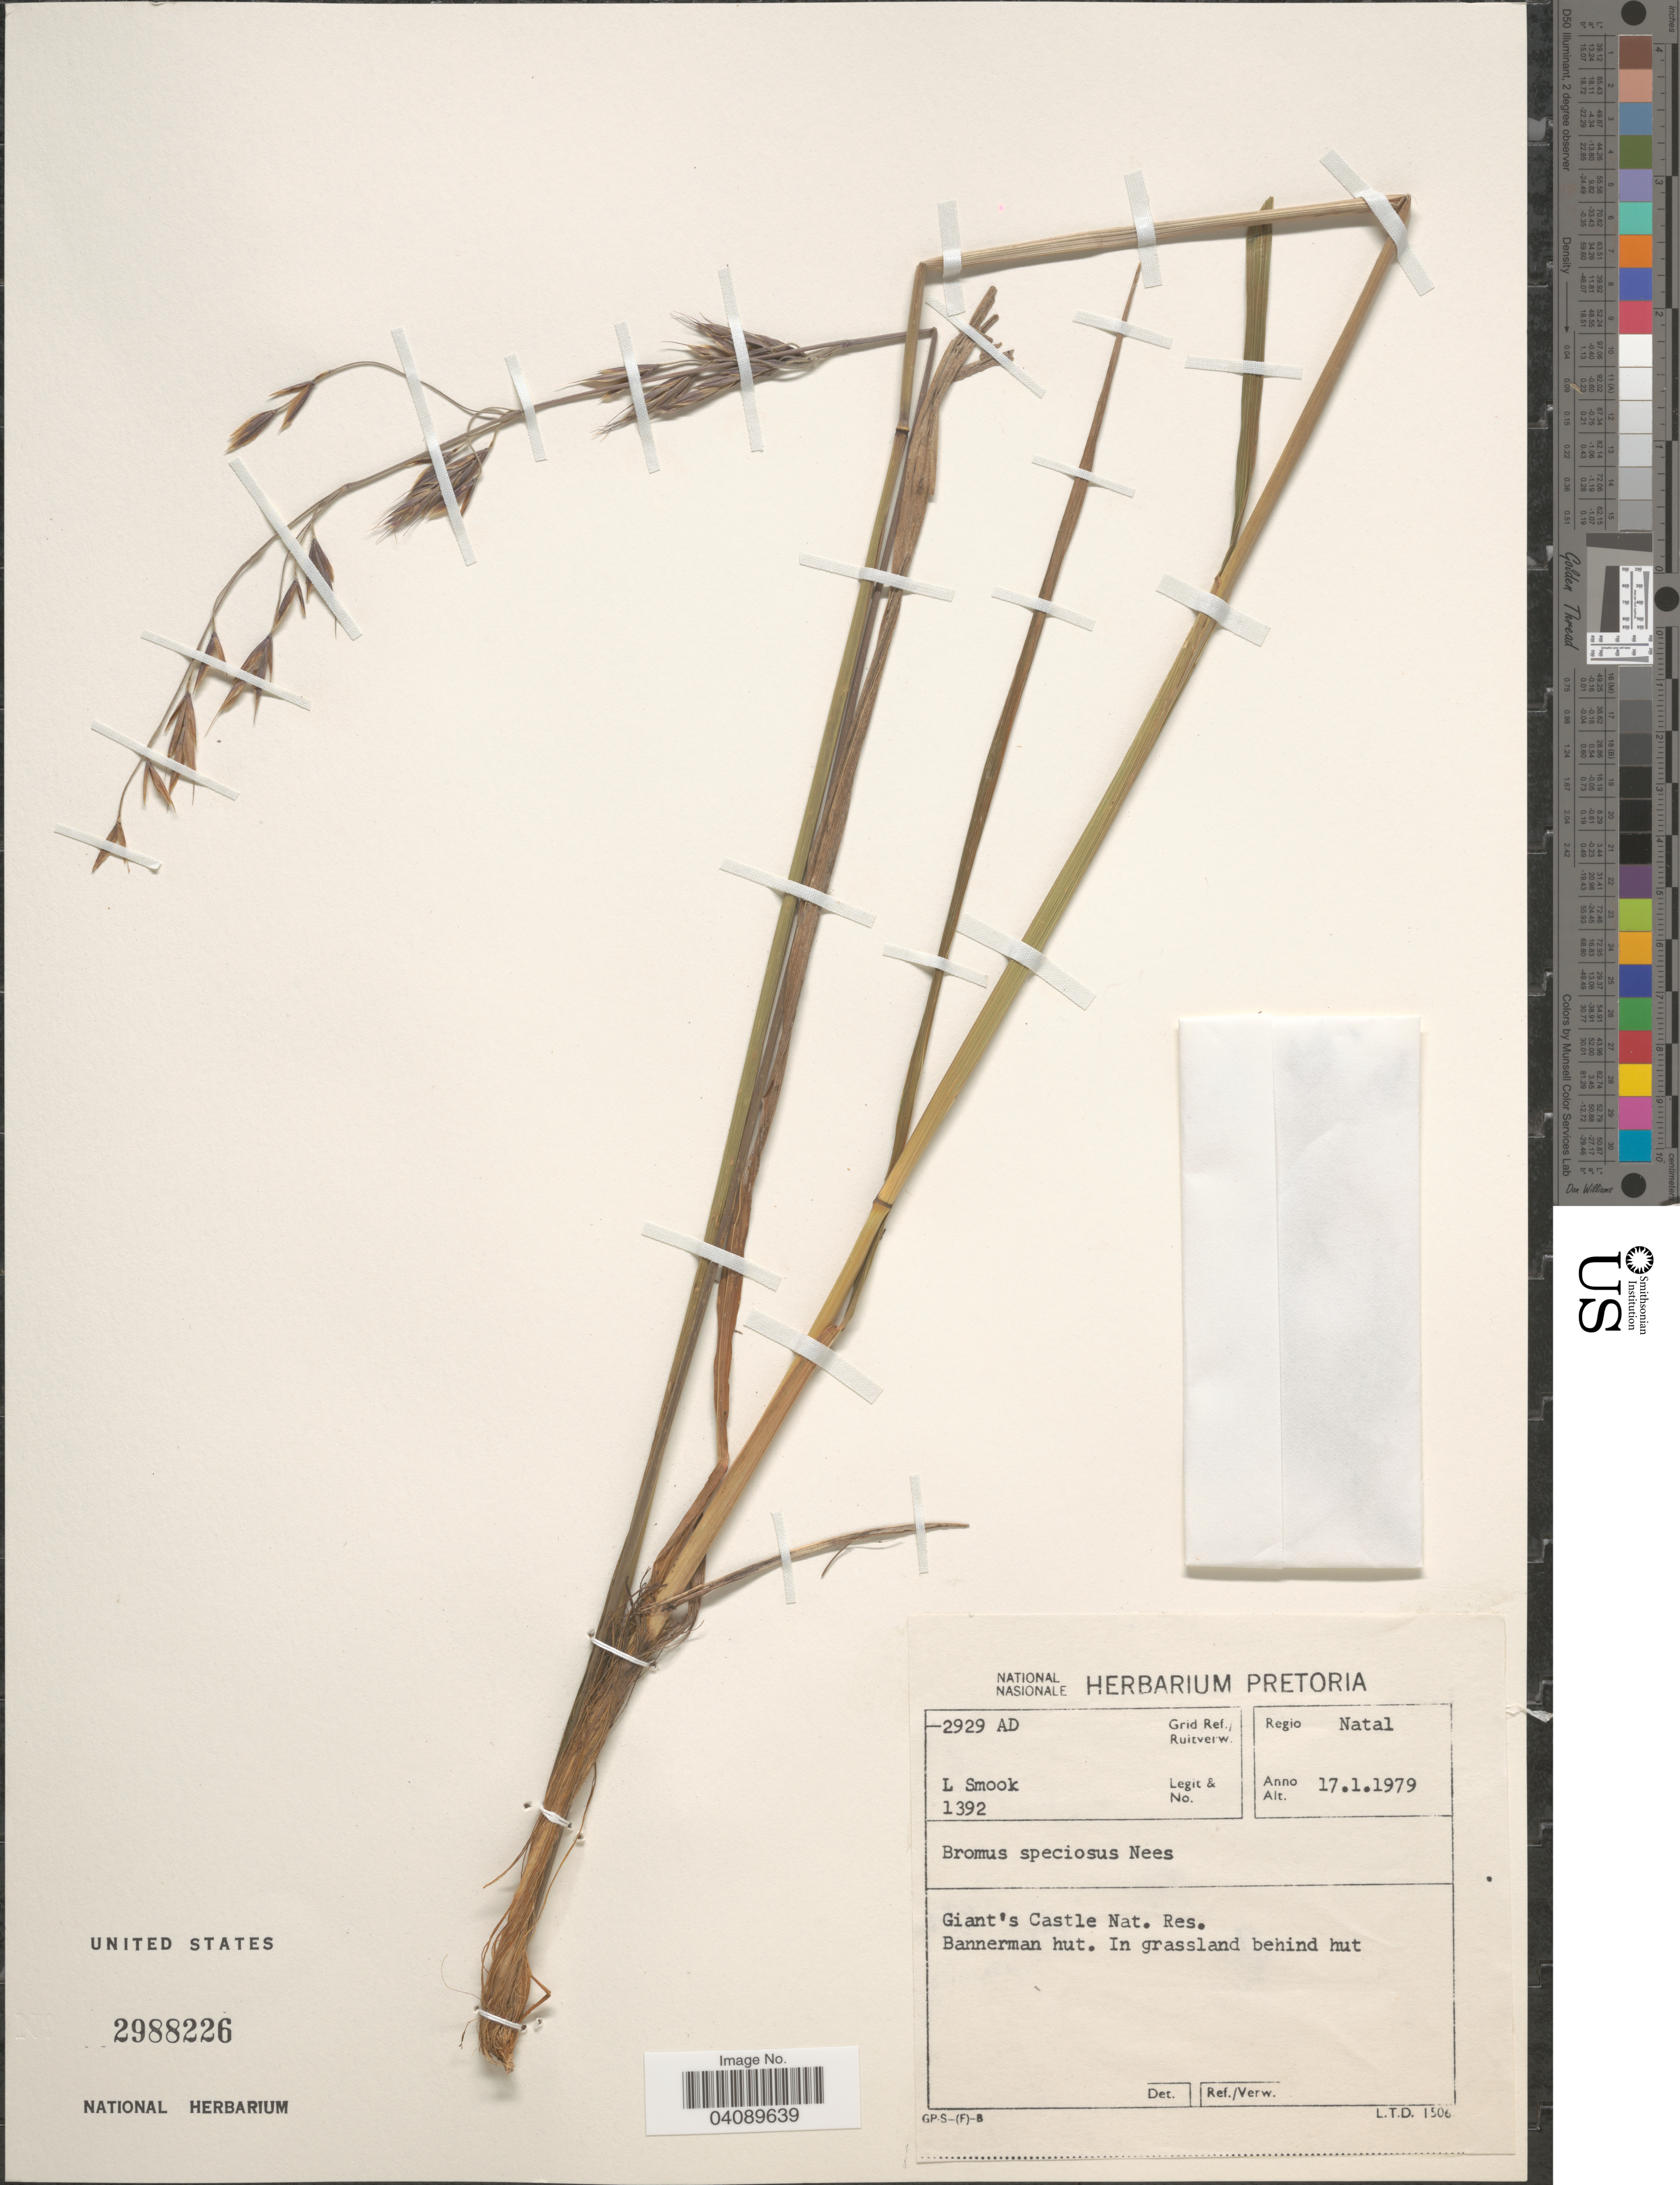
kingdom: Plantae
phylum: Tracheophyta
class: Liliopsida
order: Poales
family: Poaceae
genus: Bromus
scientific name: Bromus speciosus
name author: Nees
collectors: L. Smook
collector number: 1392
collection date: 1979-01-17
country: South Africa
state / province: KwaZulu-Natal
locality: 2929 AD Grid Ref./ Ruitverw. Regio Natal. Giant's Castle Nat. Res. Bannerman hut. In grassland behind hut.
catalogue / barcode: US 2988226